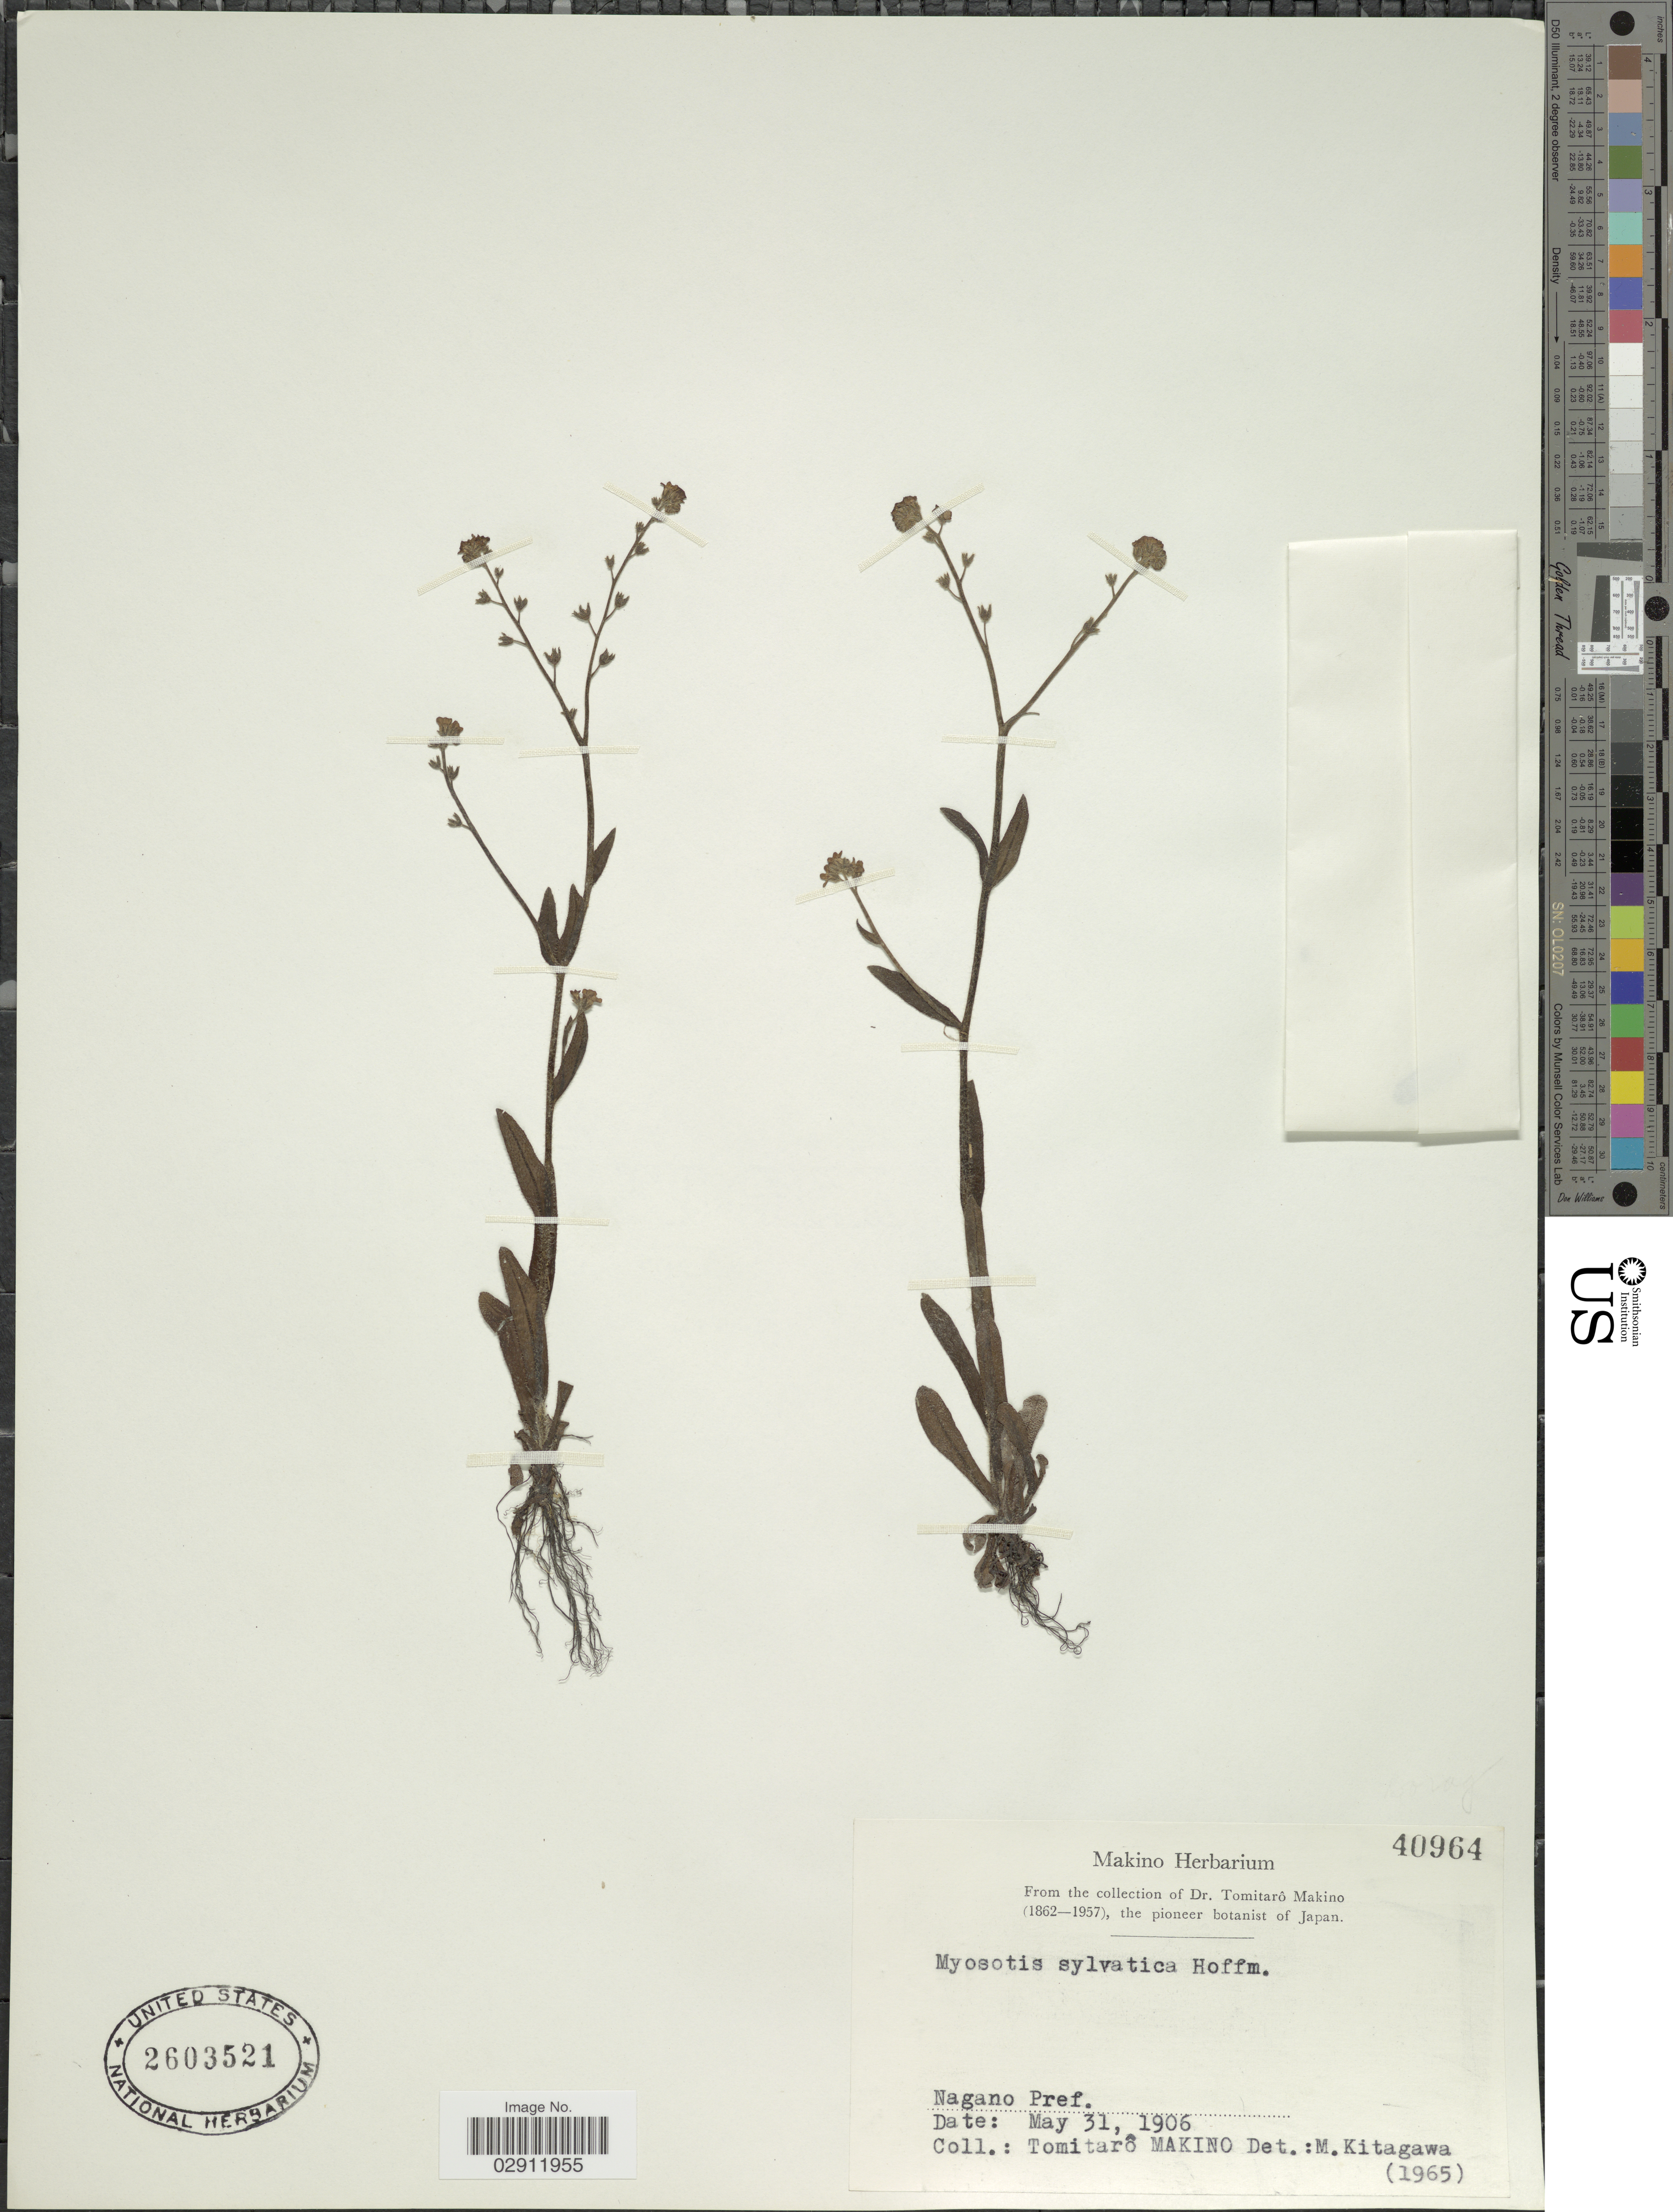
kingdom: Plantae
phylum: Tracheophyta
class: Magnoliopsida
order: Boraginales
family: Boraginaceae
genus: Myosotis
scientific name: Myosotis sylvatica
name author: Ehrh. ex Hoffm.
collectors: T. Makino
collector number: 40964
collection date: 1906-05-31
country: Japan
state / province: Nagano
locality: Nagano Pref.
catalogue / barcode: US 2603521